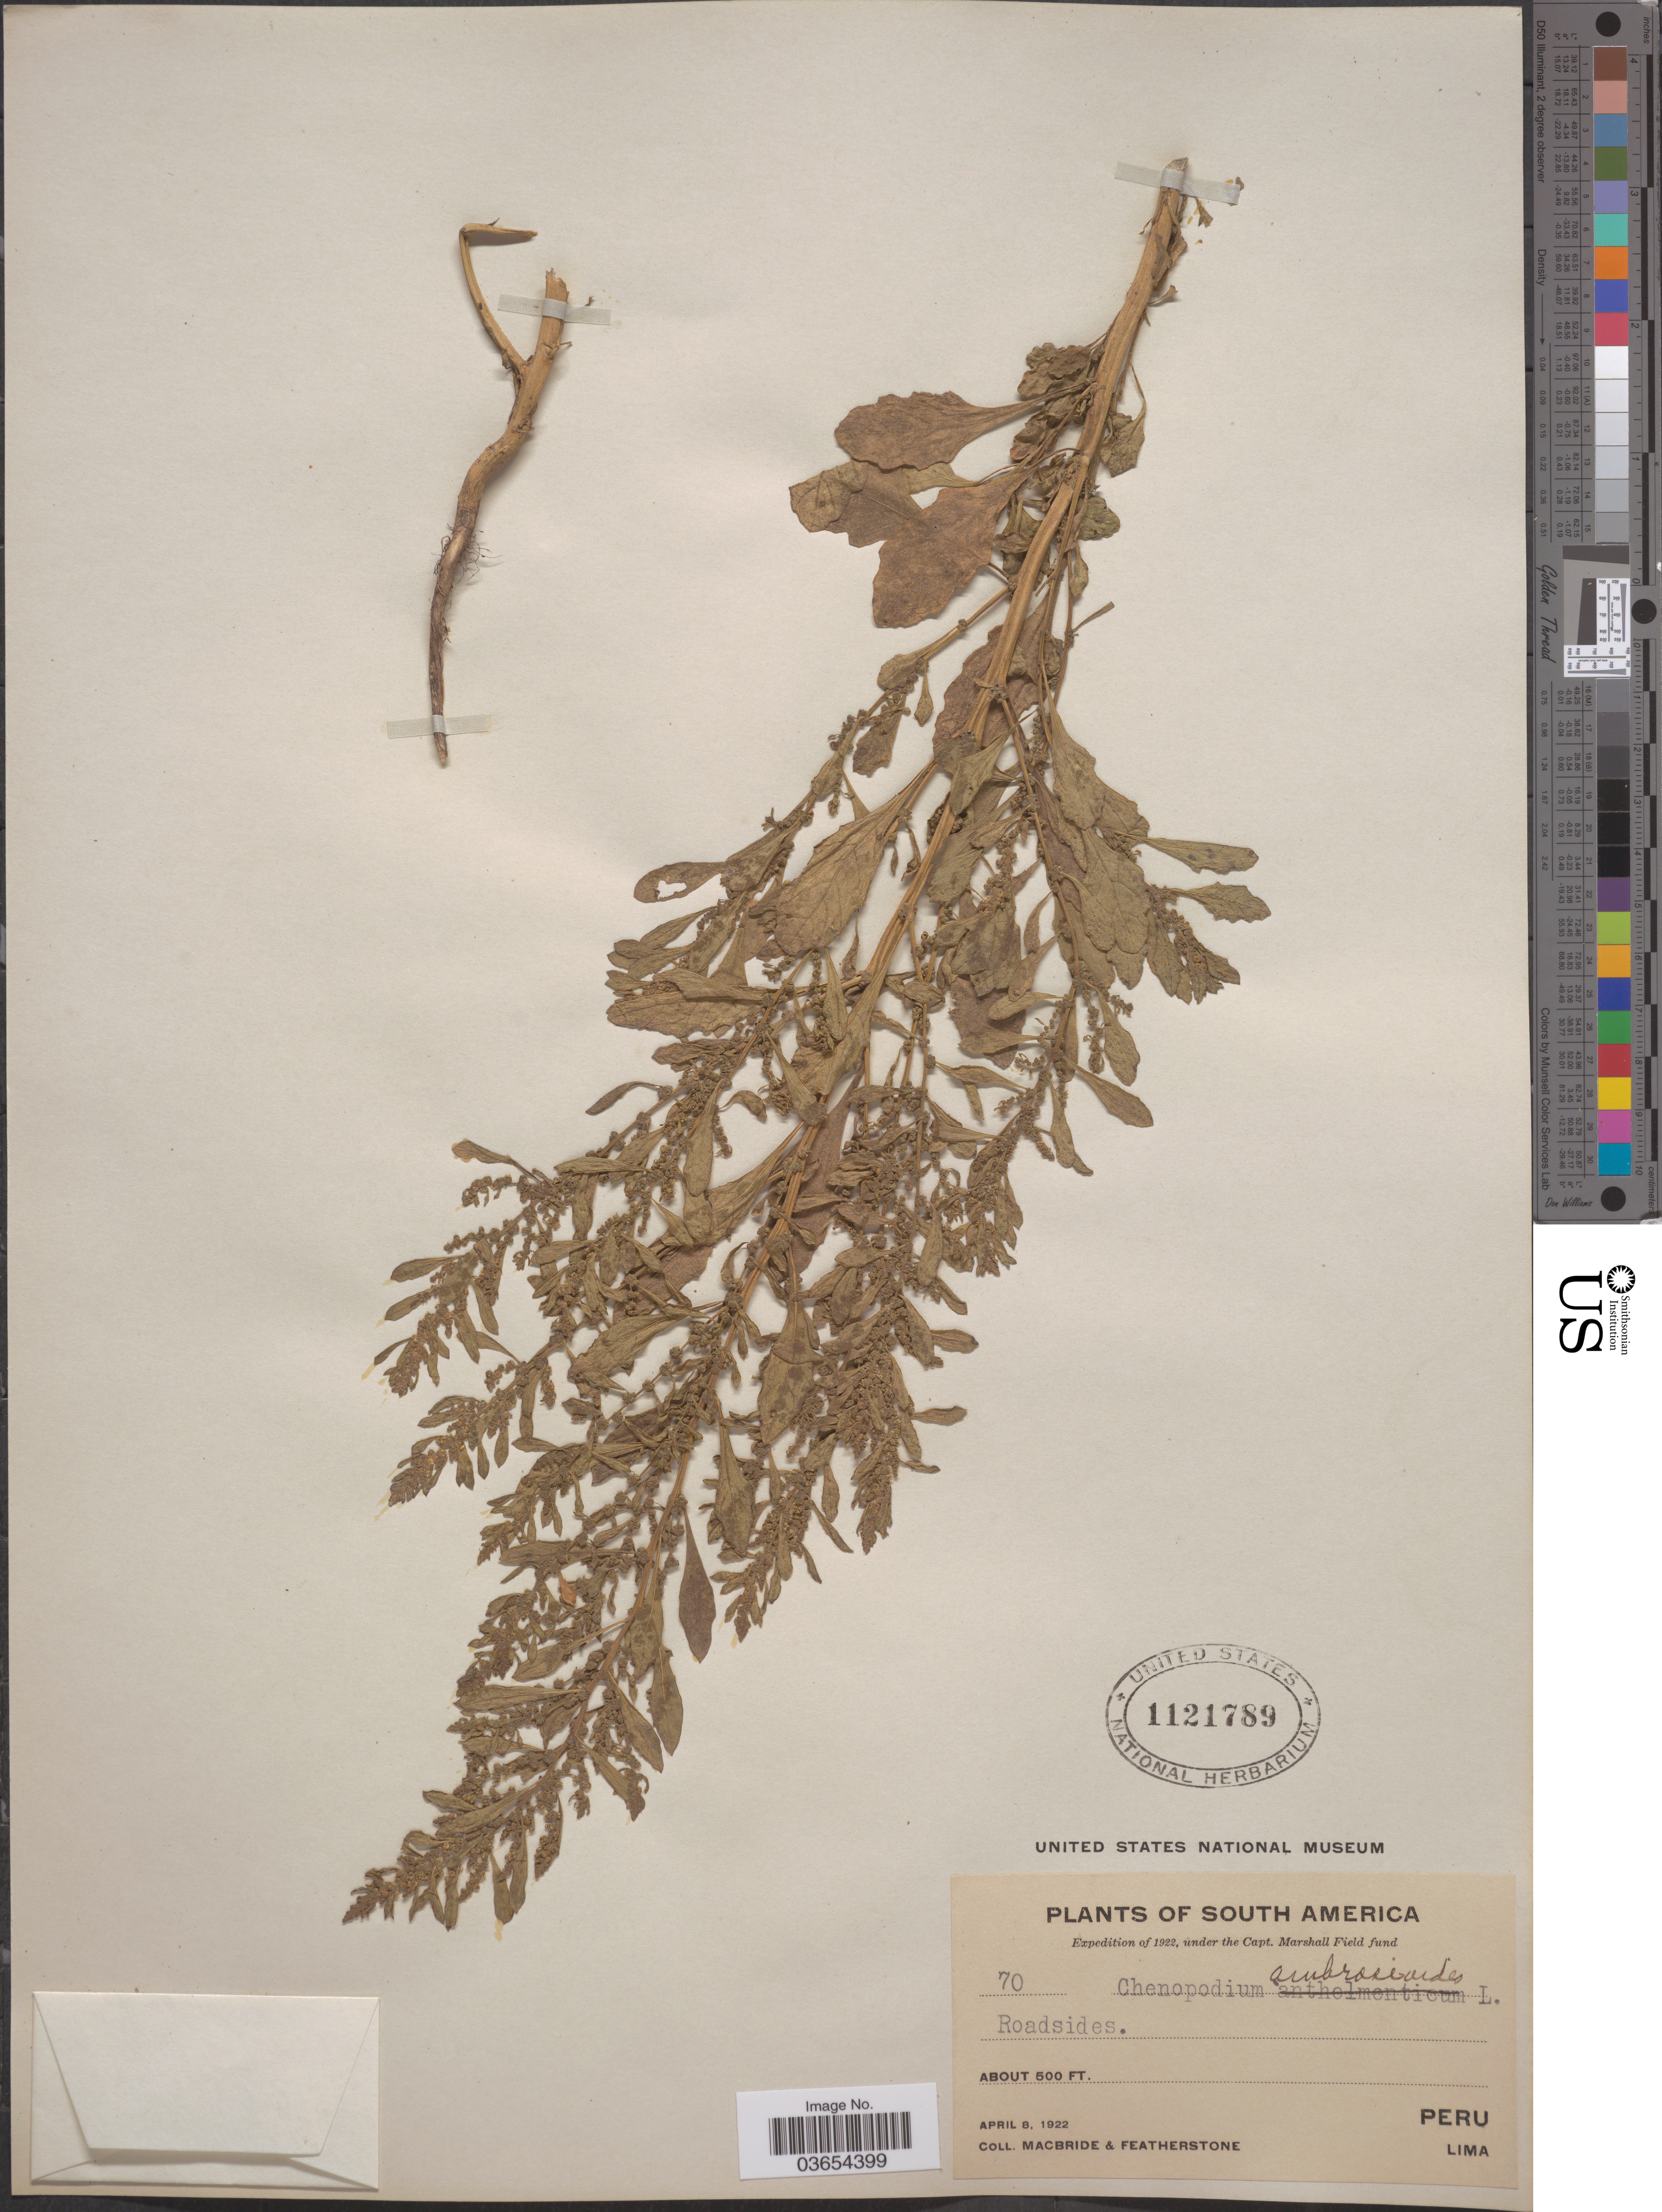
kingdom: Plantae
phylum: Tracheophyta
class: Magnoliopsida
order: Caryophyllales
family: Amaranthaceae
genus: Chenopodium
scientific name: Chenopodium ambrosioides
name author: L.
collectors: Macbride, -- & -. Featherstone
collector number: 70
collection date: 1922-04-08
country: Peru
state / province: Lima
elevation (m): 152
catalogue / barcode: US 1121789